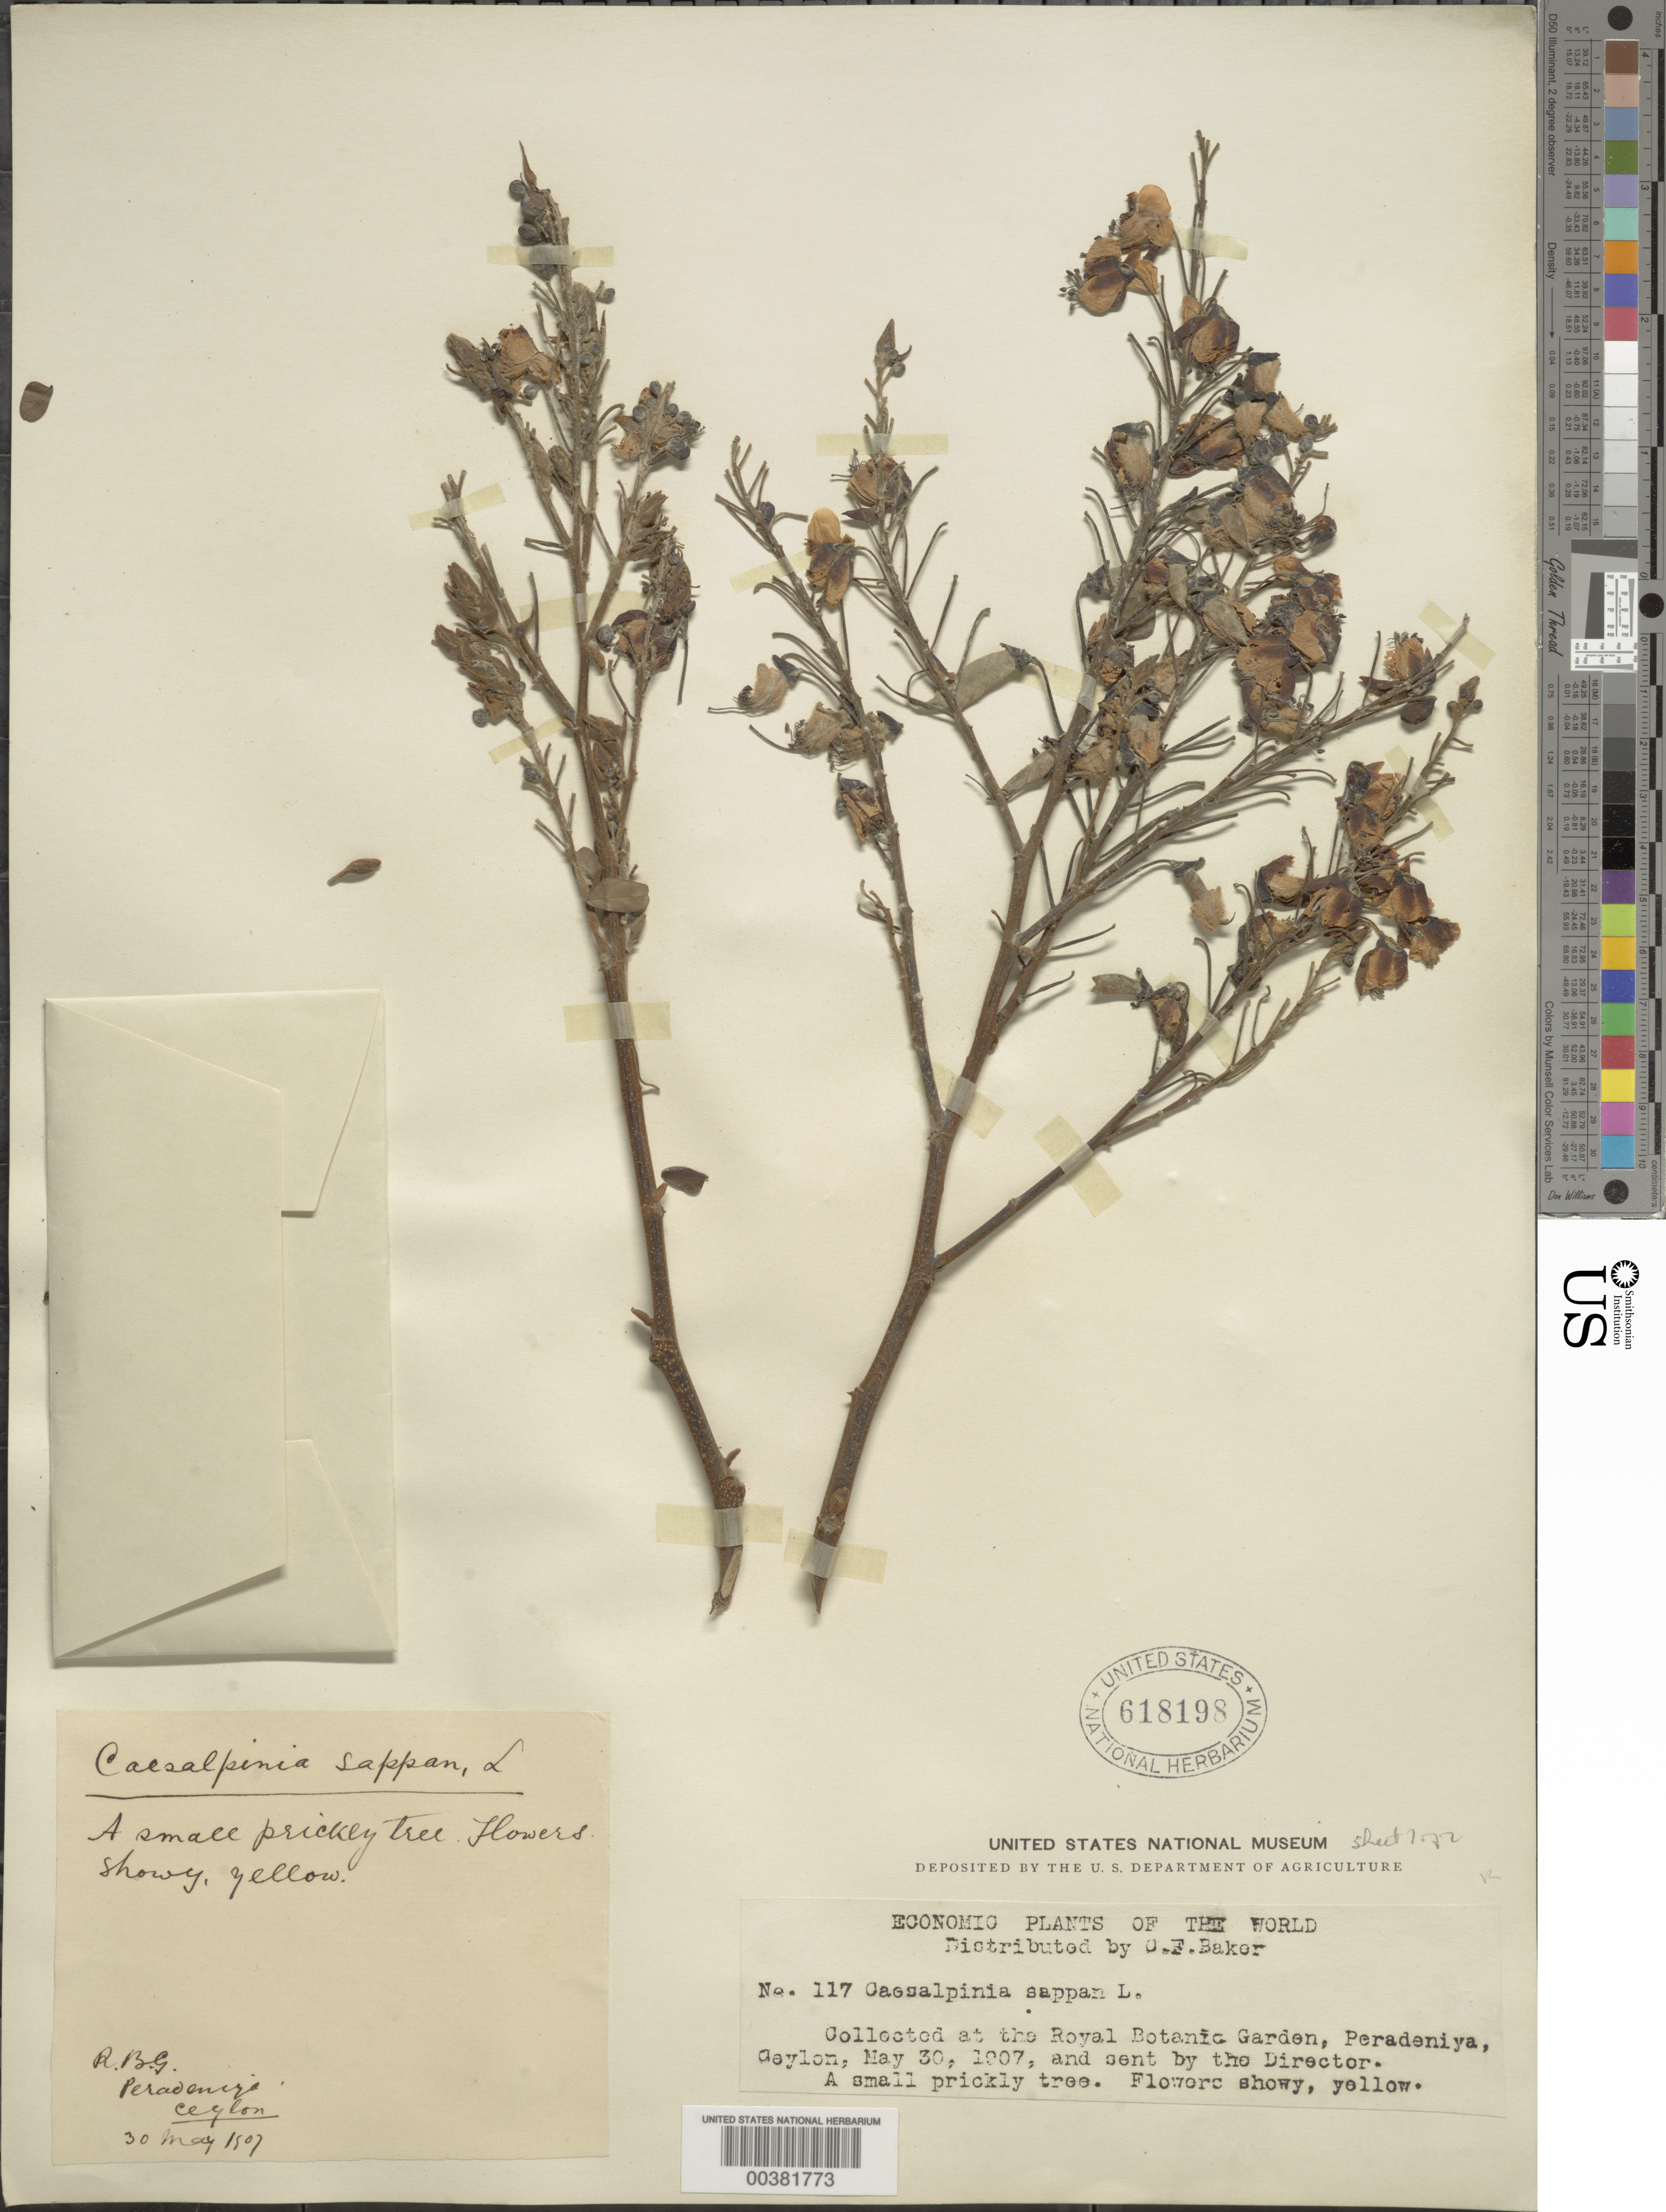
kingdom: Plantae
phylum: Tracheophyta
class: Magnoliopsida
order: Fabales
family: Fabaceae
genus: Biancaea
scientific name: Biancaea sappan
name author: (L.) Tod.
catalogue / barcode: US 618198